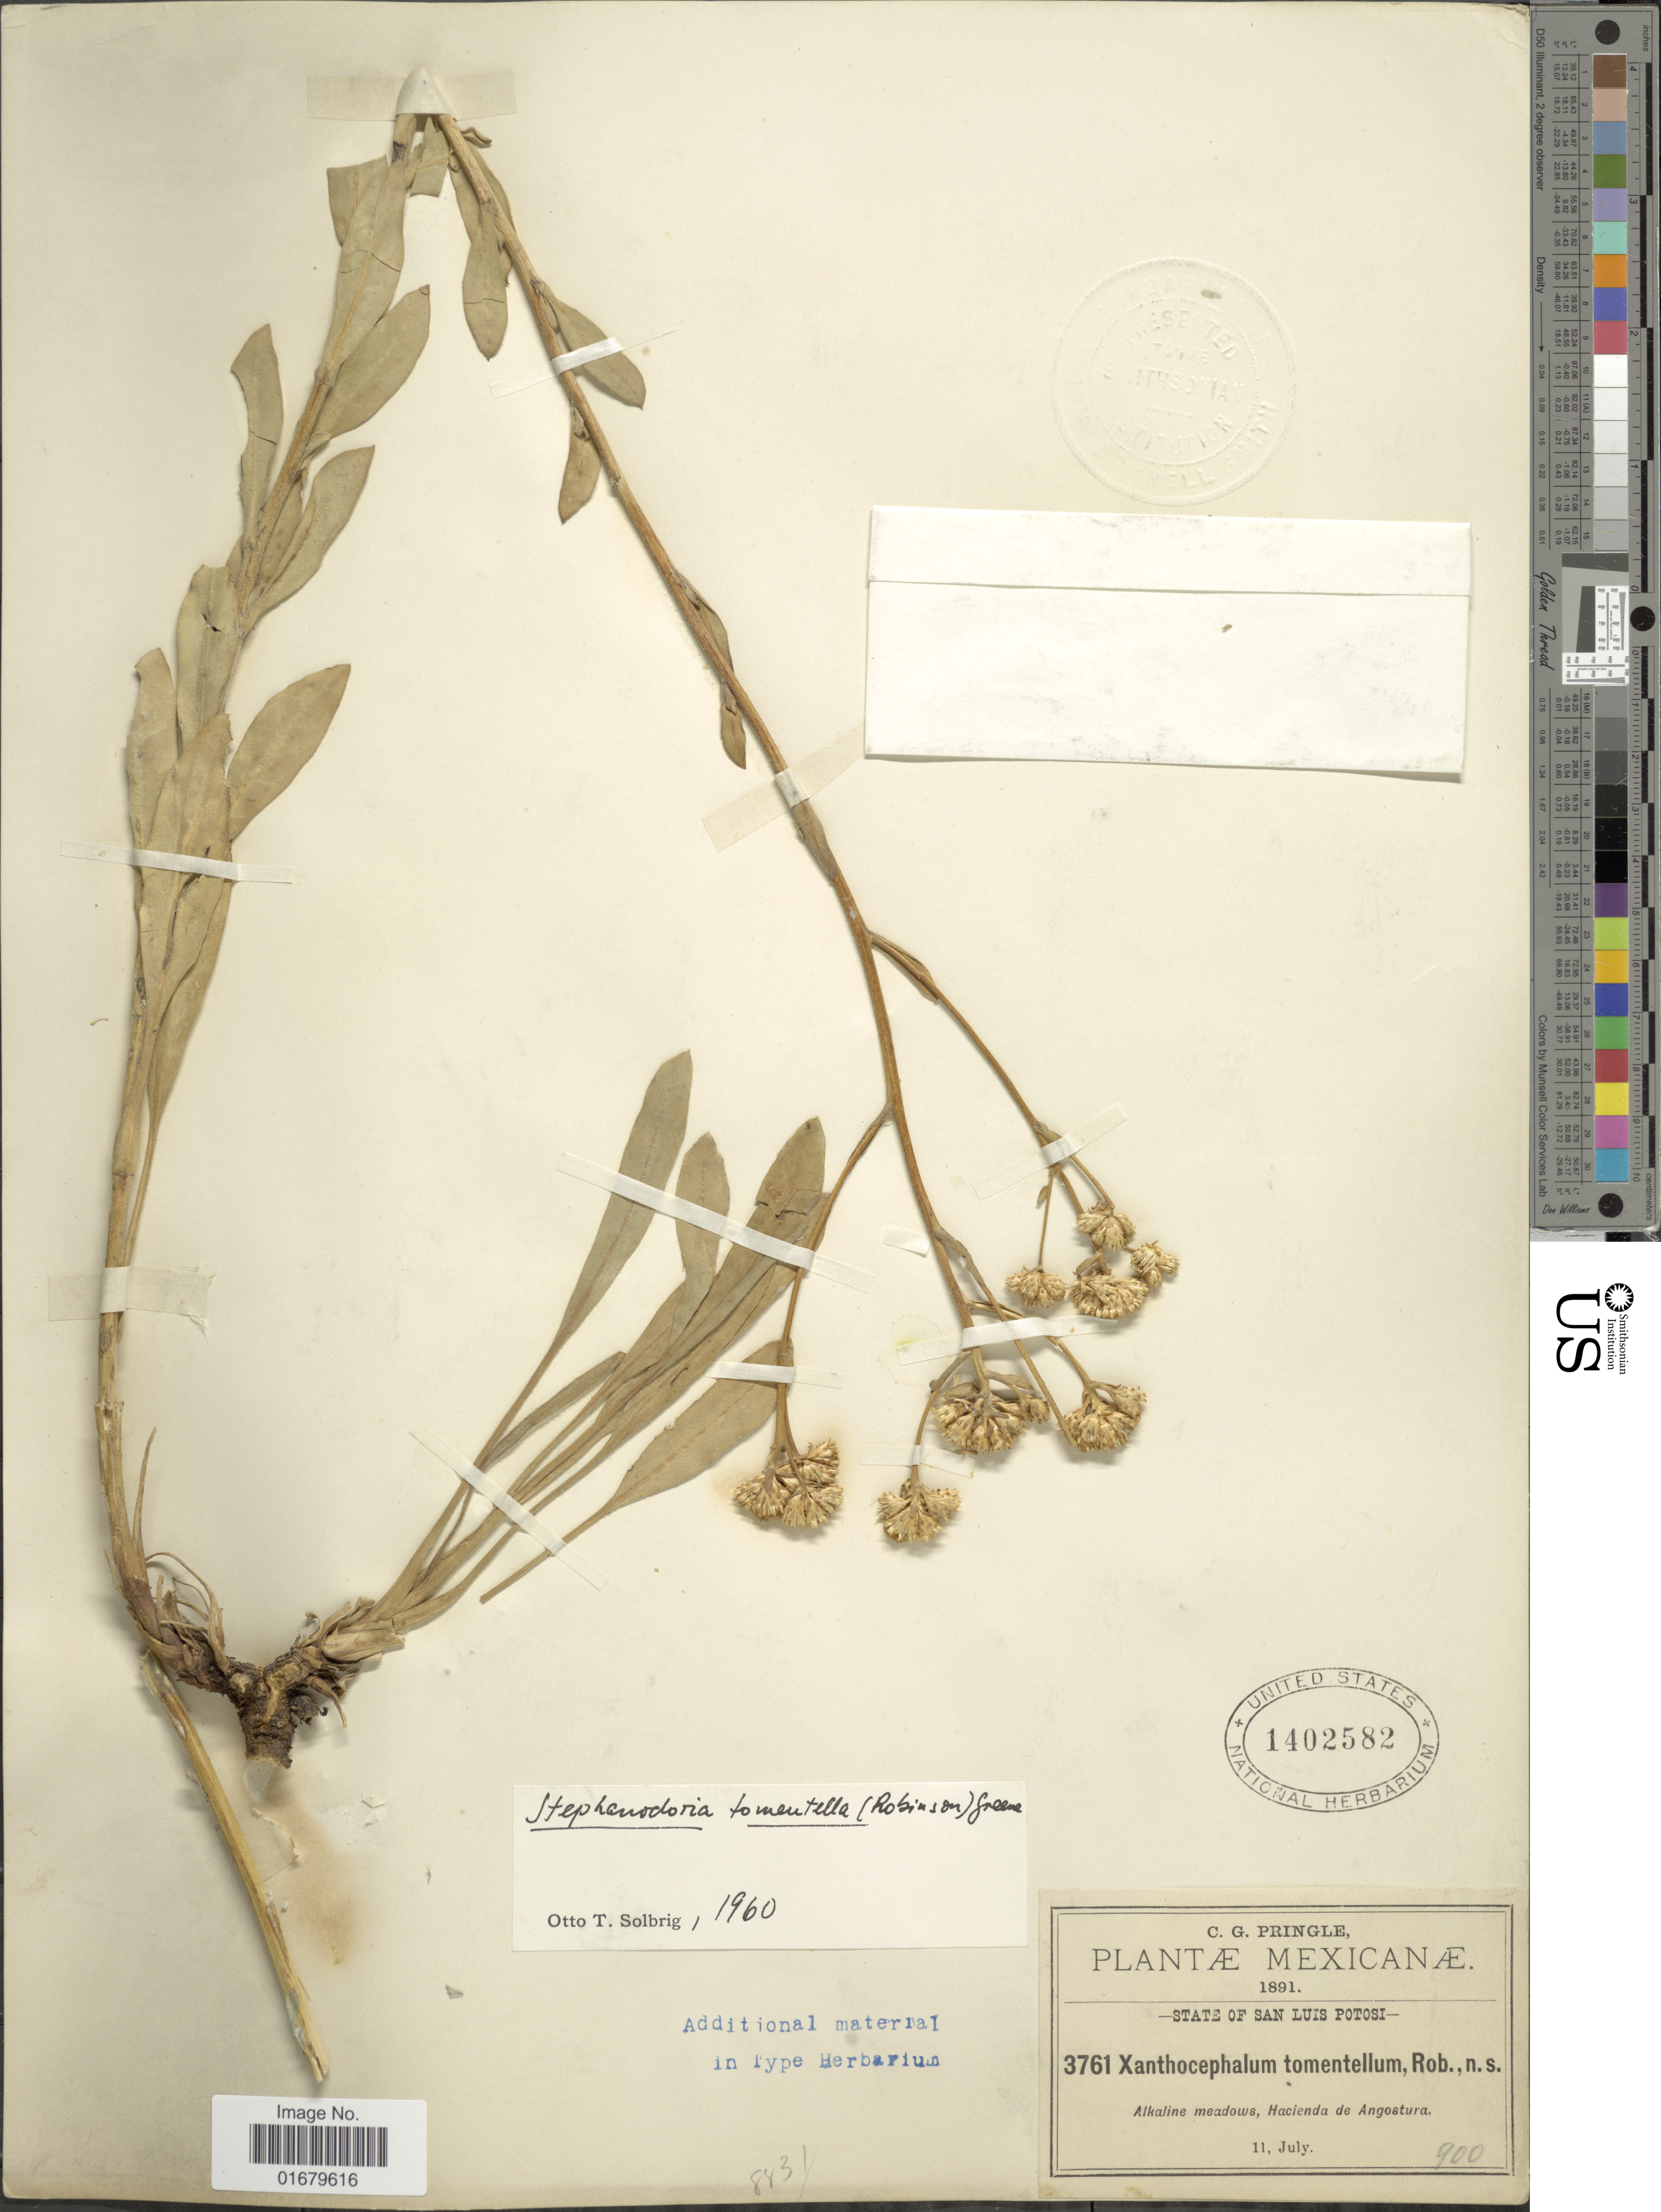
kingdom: Plantae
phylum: Tracheophyta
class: Magnoliopsida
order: Asterales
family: Asteraceae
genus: Xanthocephalum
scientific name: Xanthocephalum tomentellum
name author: B.L. Rob.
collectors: C. G. Pringle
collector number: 3761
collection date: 1891-07-11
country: Mexico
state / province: San Luis Potosí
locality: Alkaline meadows, Hacienda de Angostura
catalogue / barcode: US 1402582